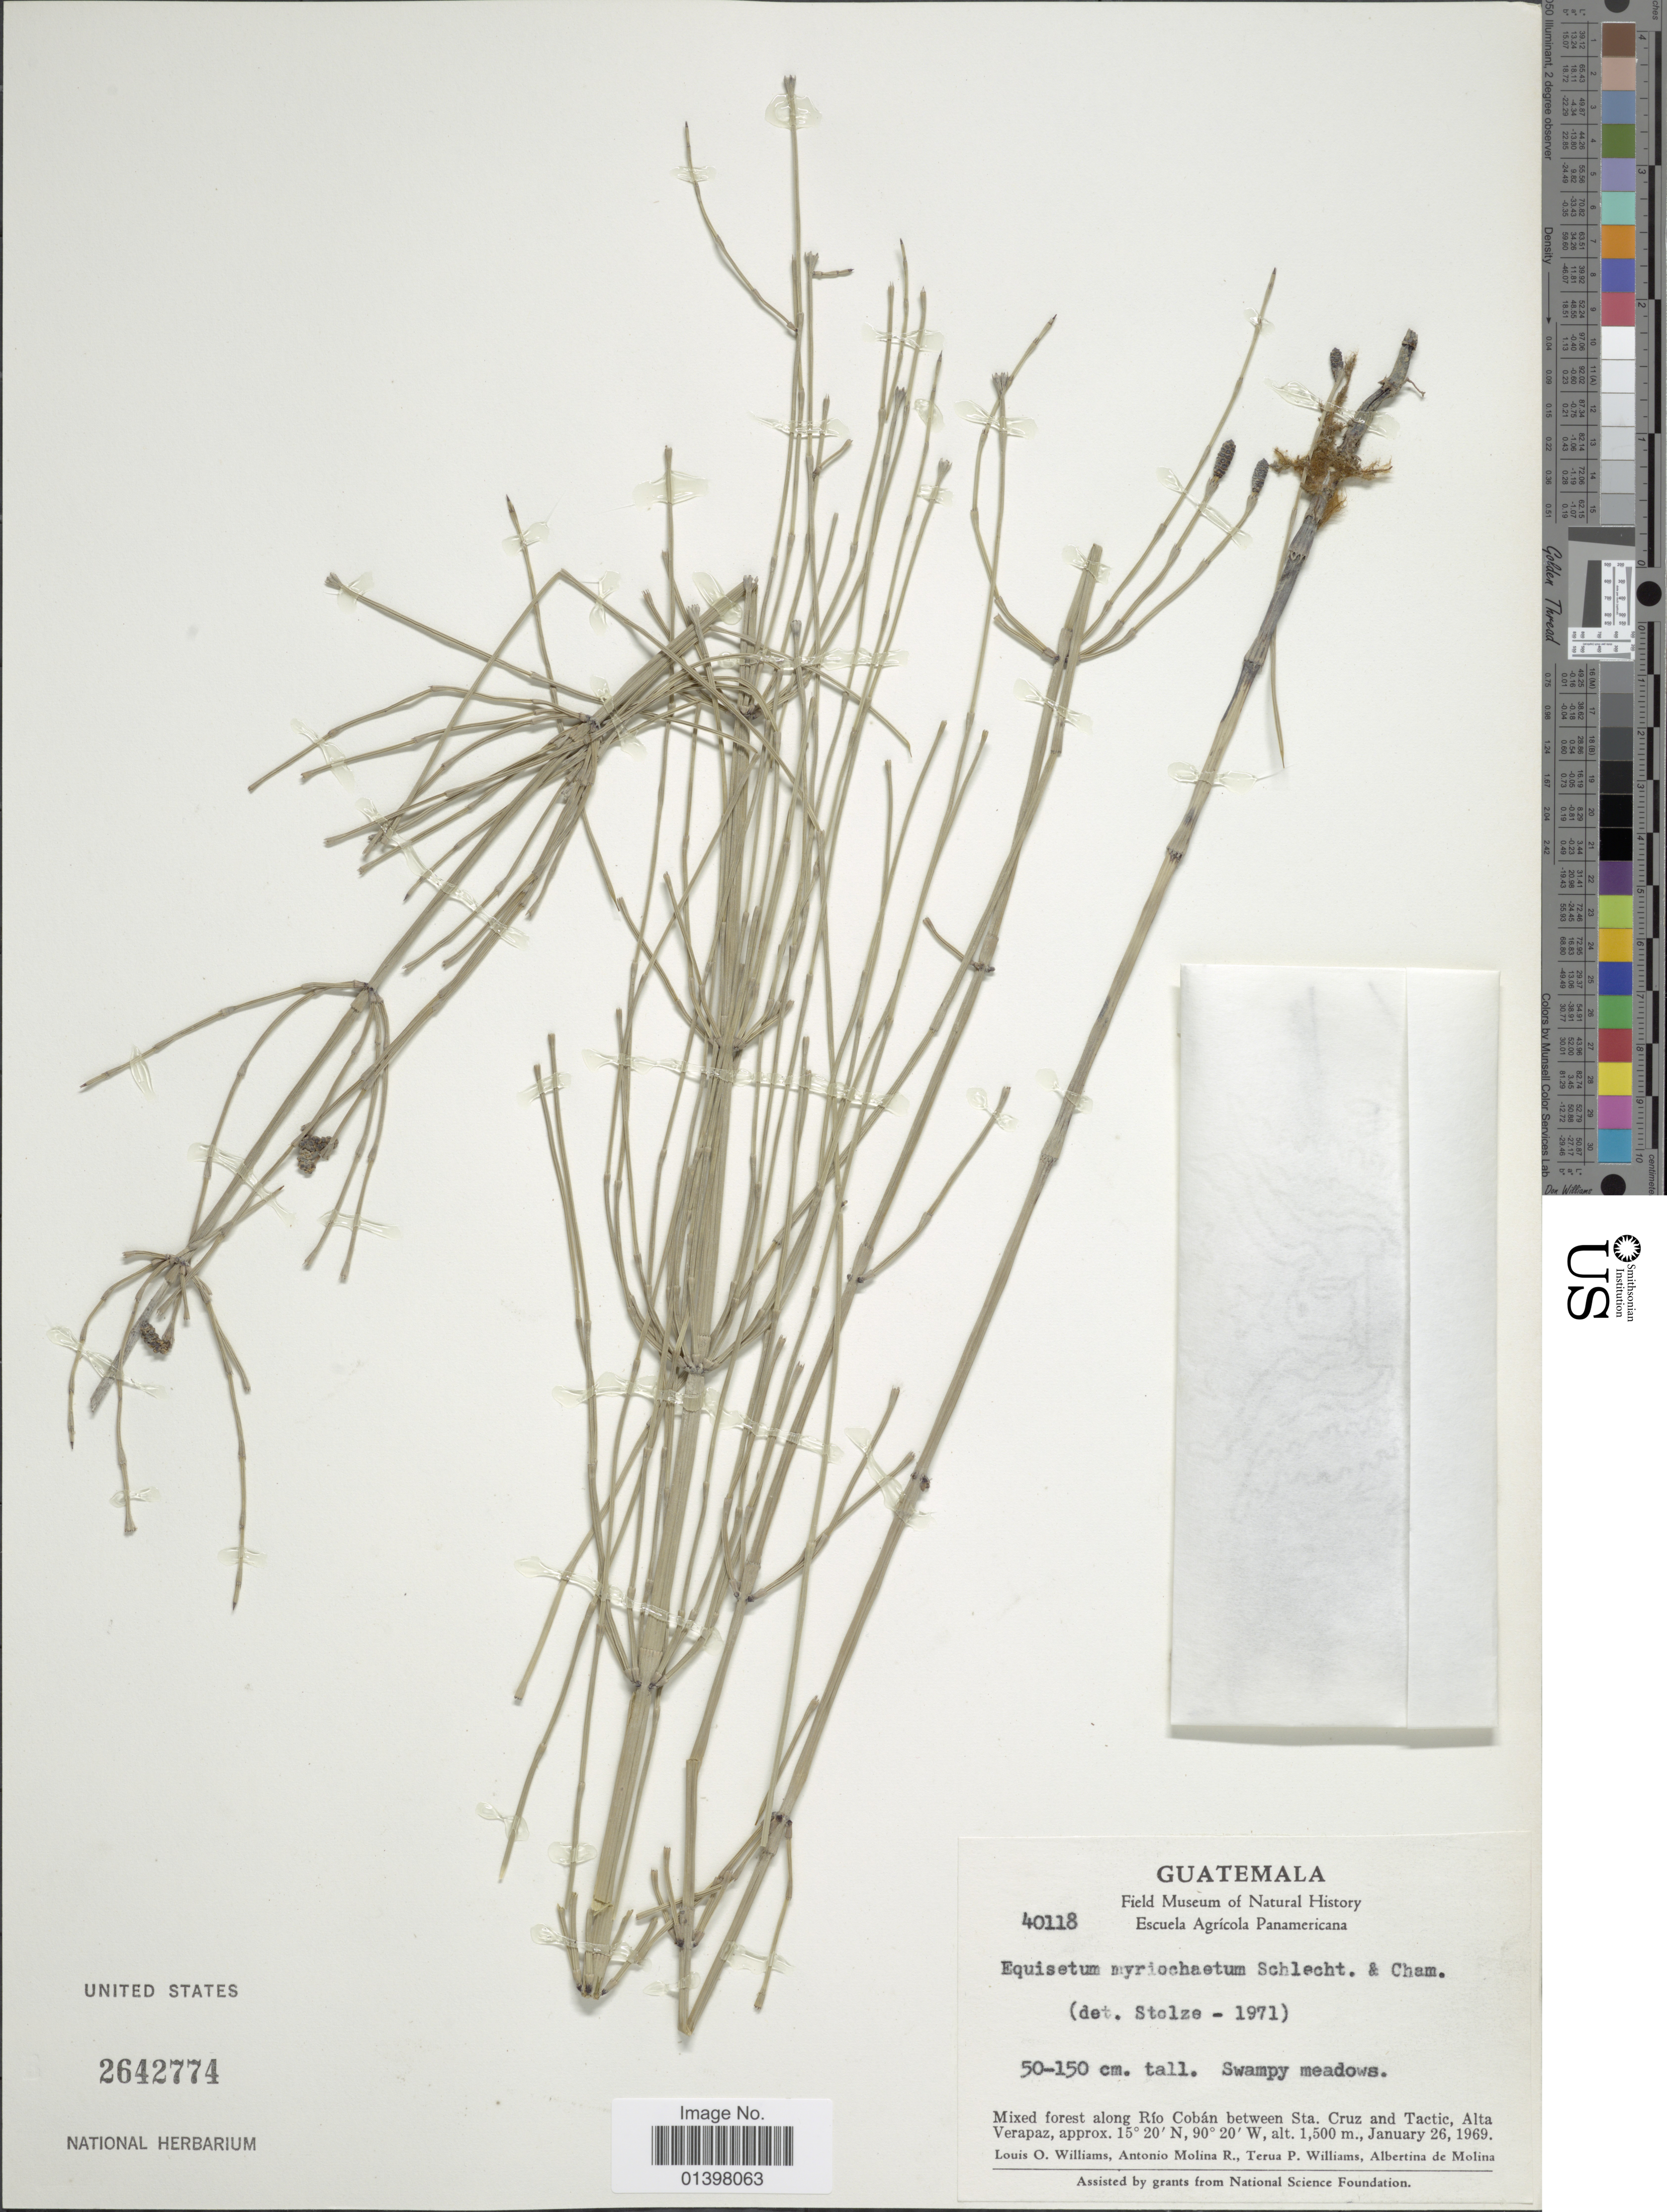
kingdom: Plantae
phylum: Tracheophyta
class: Polypodiopsida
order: Equisetales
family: Equisetaceae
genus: Equisetum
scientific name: Equisetum myriochaetum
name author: Schltdl. & Cham.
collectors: L. O. Williams, A. Molina R., T. P. Williams & A. Molina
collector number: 40118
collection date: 1969-01-26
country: Guatemala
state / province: Alta Verapaz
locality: Mixed forest along Río Cobán, between Sta Cruz and Tactic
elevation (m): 1500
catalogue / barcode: US 2642774